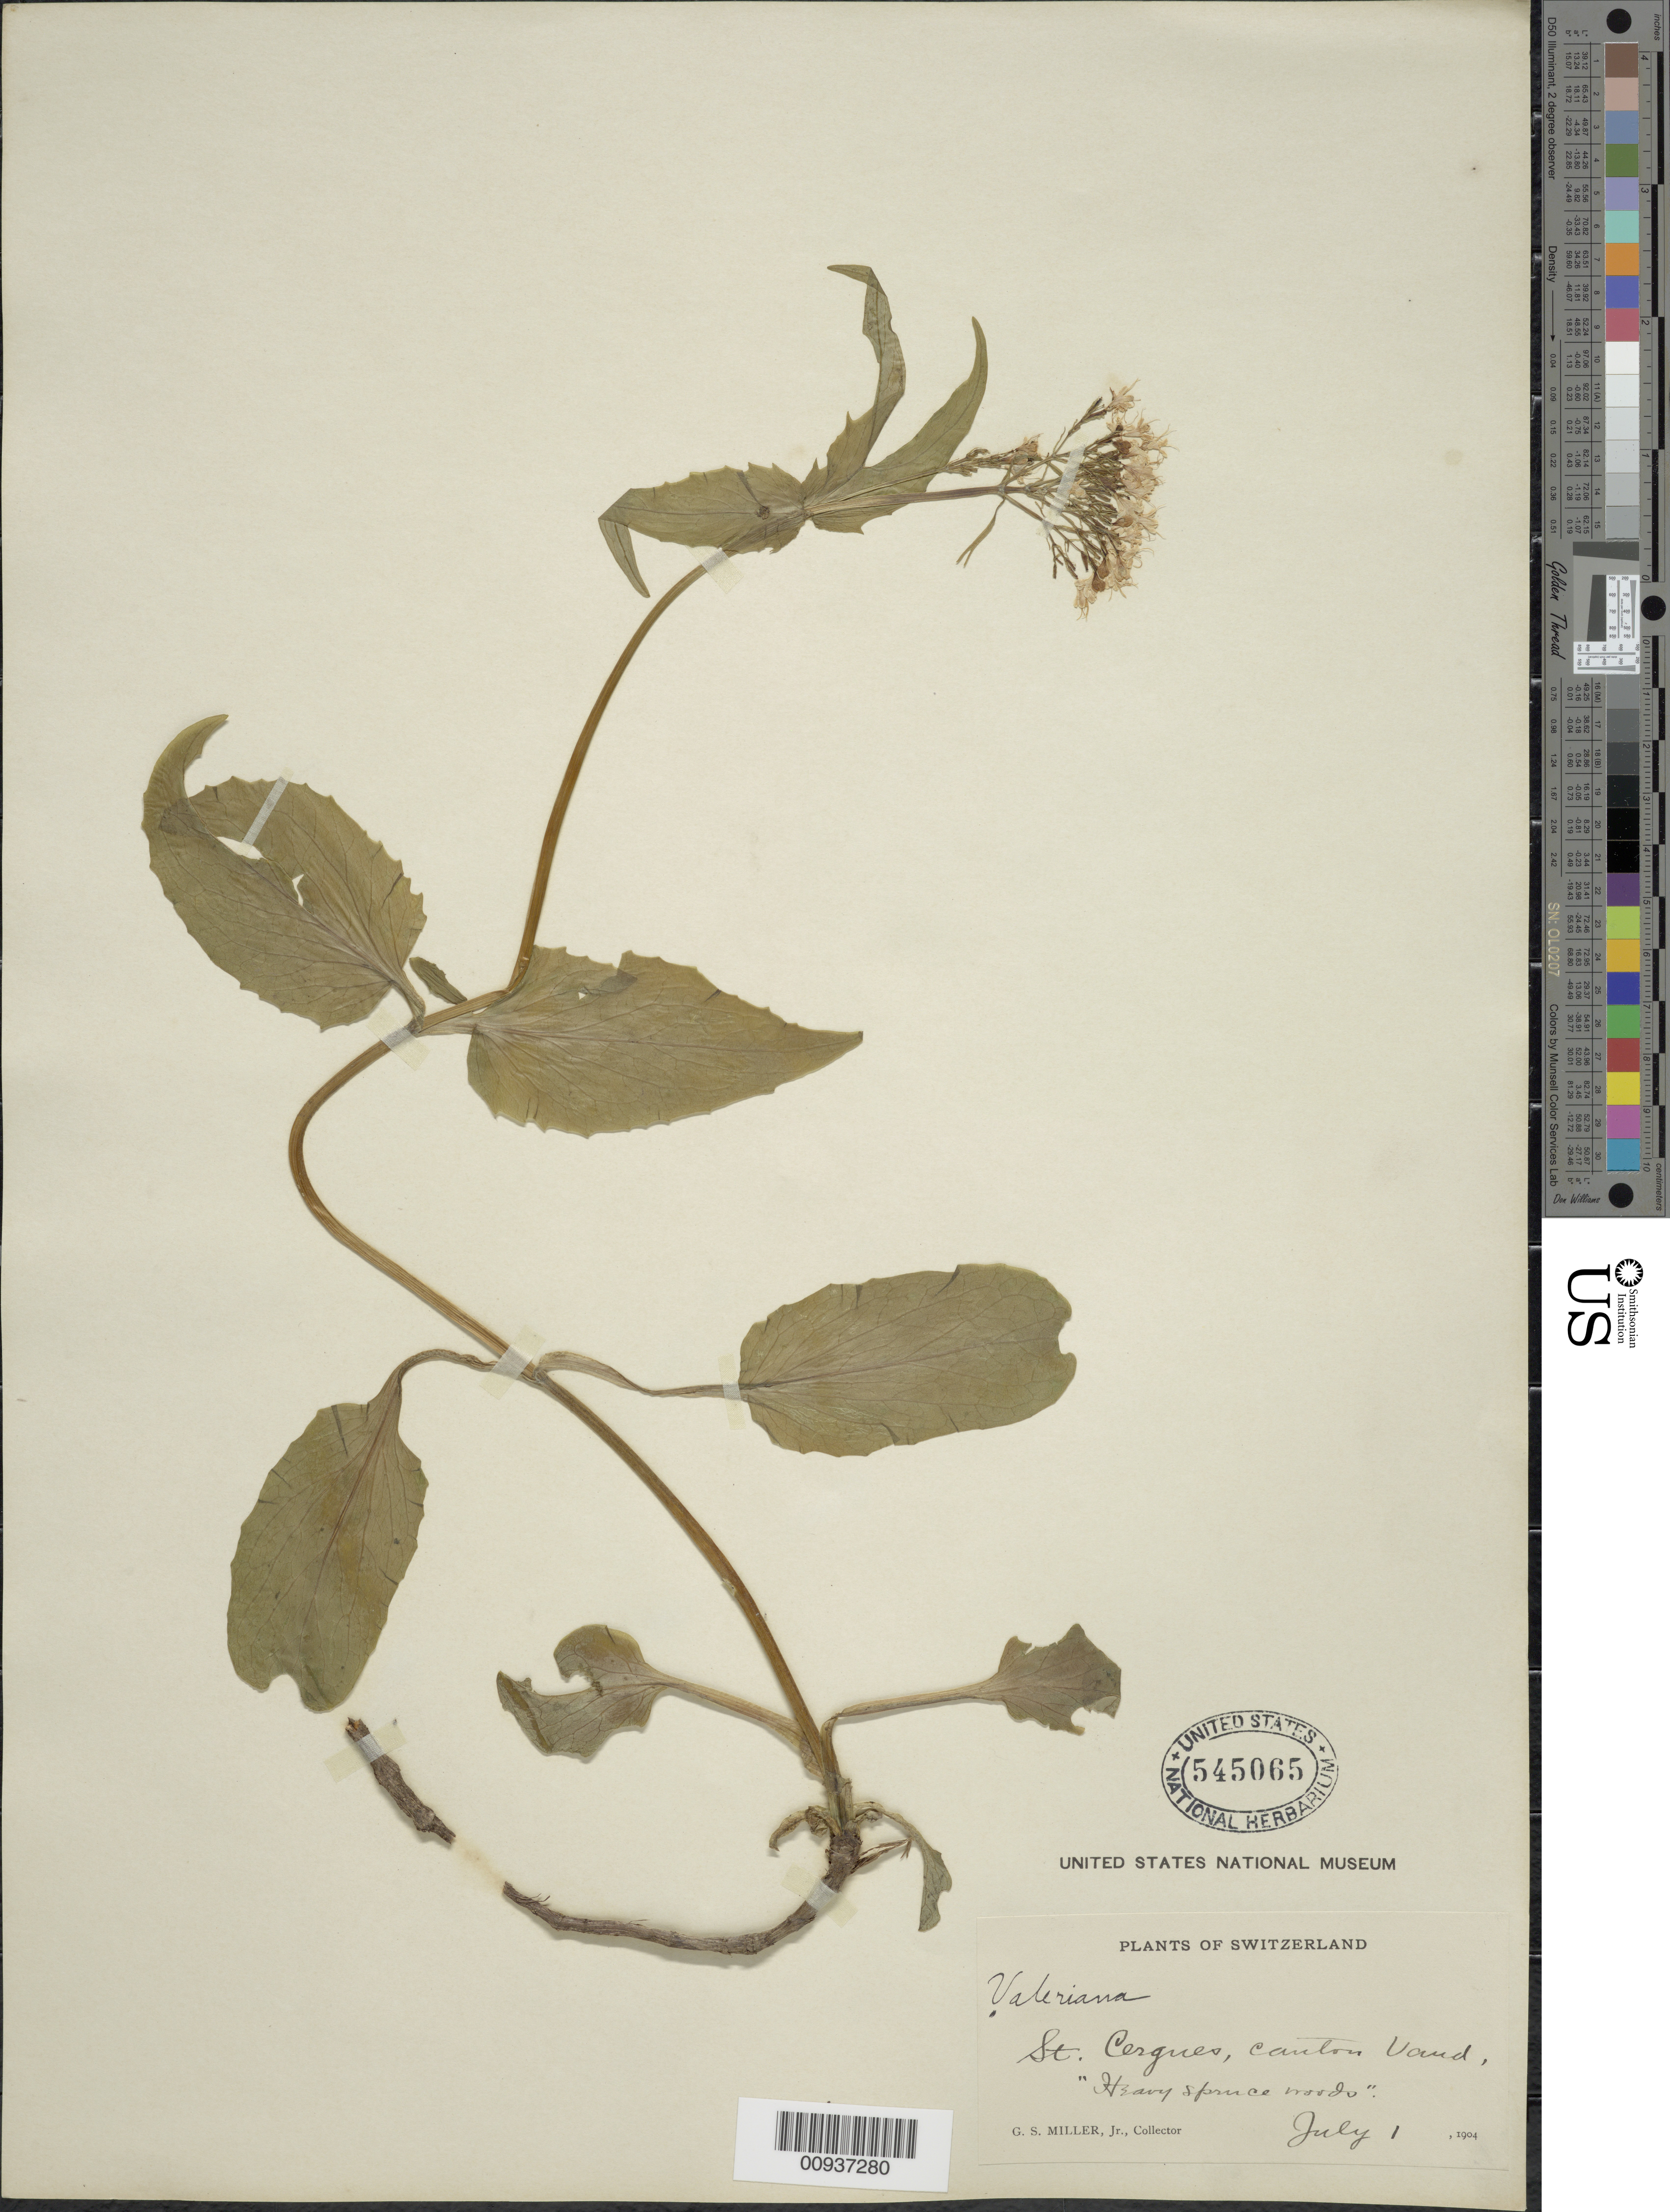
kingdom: Plantae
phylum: Tracheophyta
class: Magnoliopsida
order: Dipsacales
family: Caprifoliaceae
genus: Valeriana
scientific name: Valeriana phu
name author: L.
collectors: G. S. Miller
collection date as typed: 01 Jul 1904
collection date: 1904-07-01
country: Switzerland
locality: St. cergues, canton vaud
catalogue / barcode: US 545065